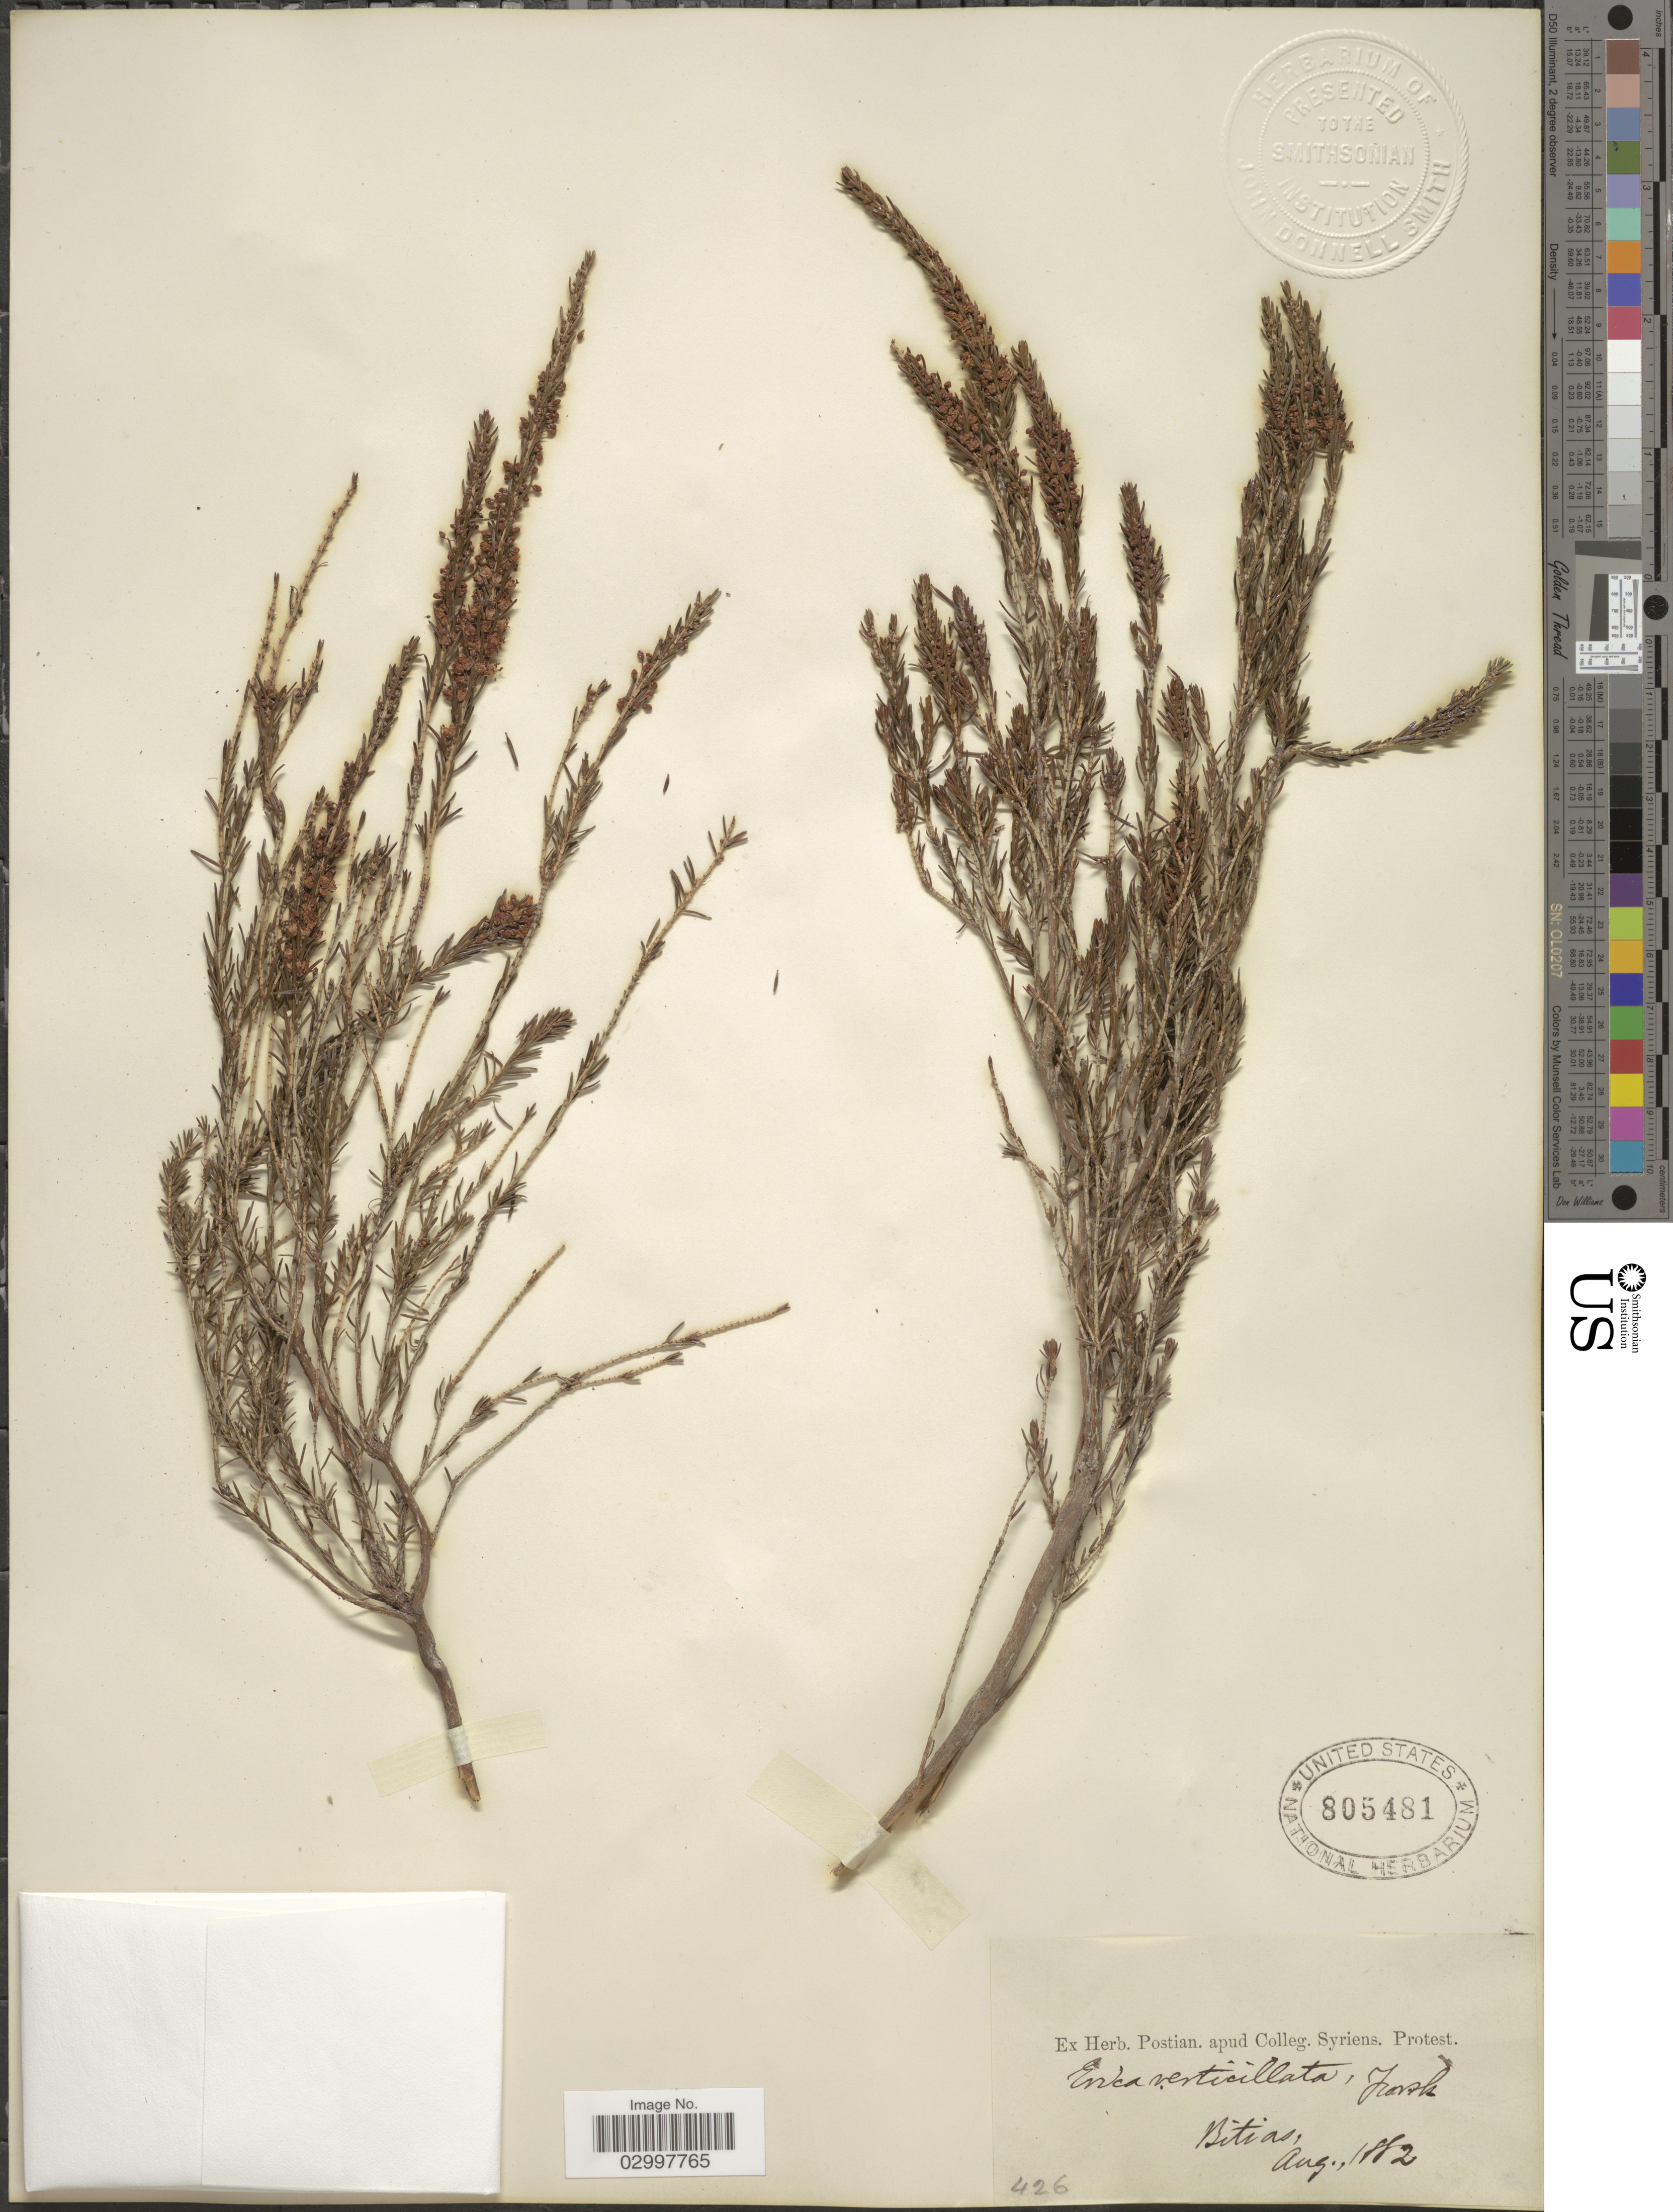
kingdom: Plantae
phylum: Tracheophyta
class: Magnoliopsida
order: Ericales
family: Ericaceae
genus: Erica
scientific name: Erica verticillata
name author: P.J. Bergius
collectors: ex herb. Postian. apud Colleg. Syriens. Protest. USE "Fannie P. A. Shepard" (10308853) AS PRIMARY COLLECTOR INSTEAD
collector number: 426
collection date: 1882-08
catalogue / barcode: US 805481